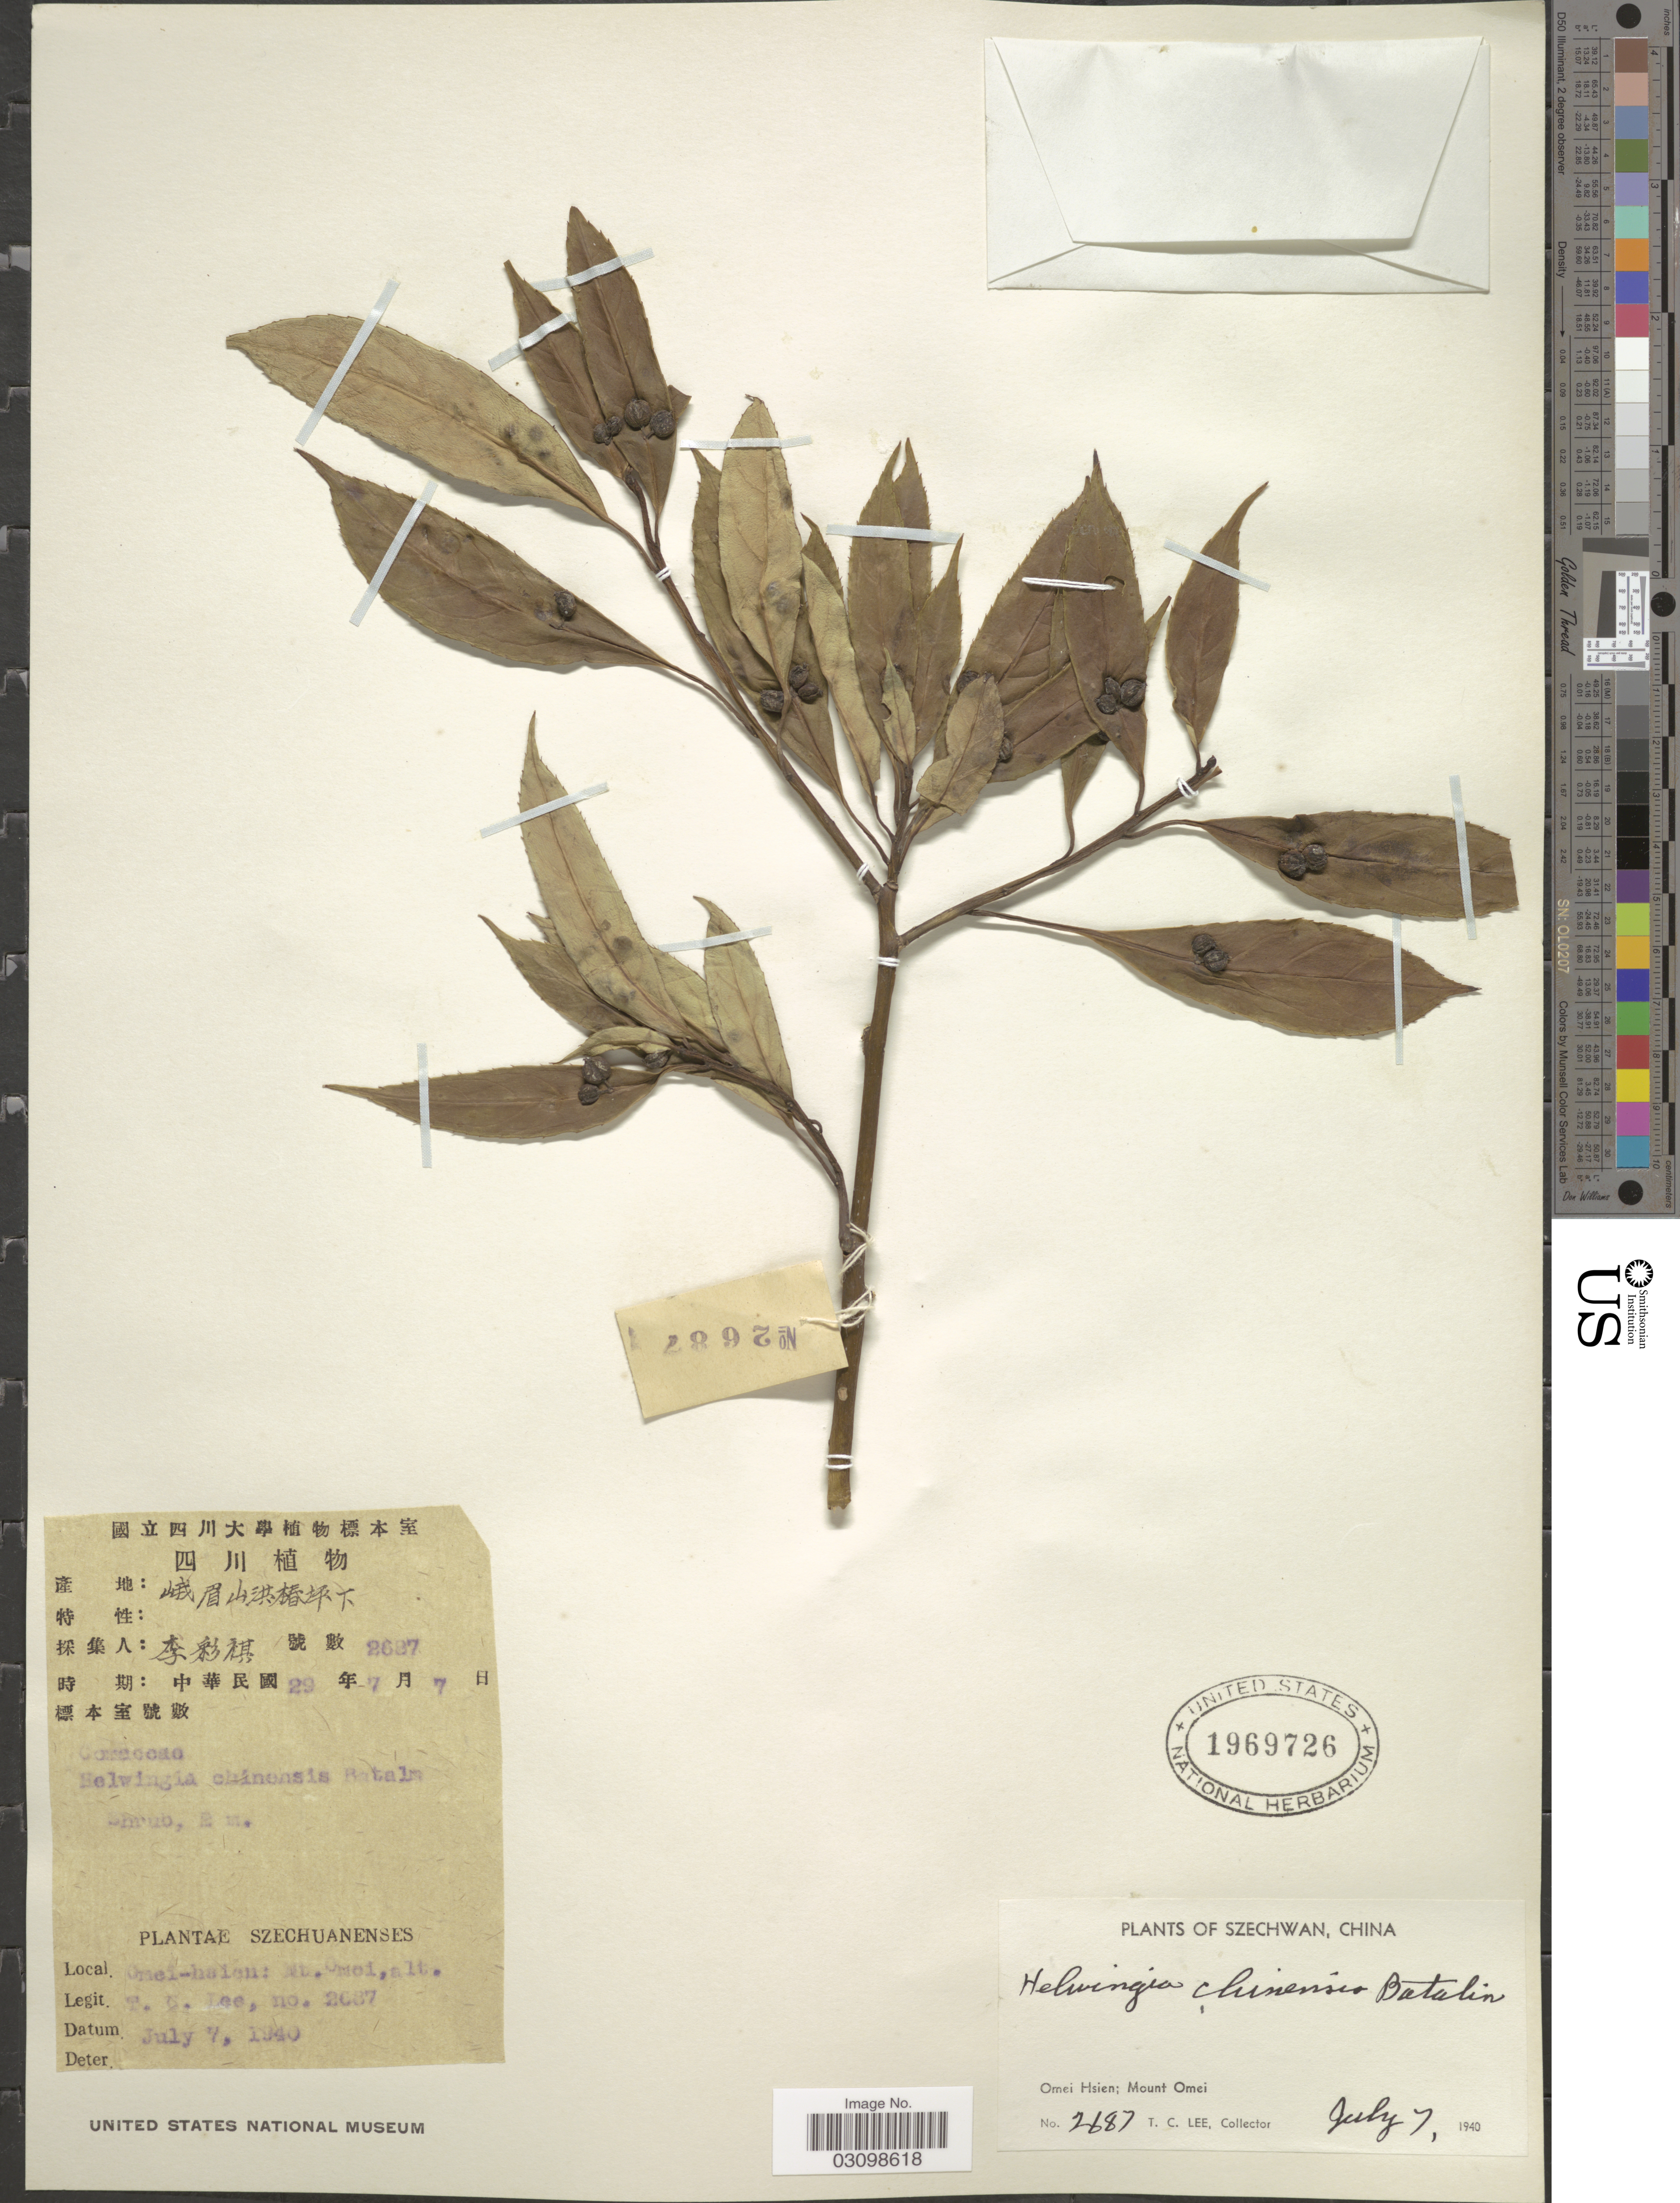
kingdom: Plantae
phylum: Tracheophyta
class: Magnoliopsida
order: Aquifoliales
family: Helwingiaceae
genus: Helwingia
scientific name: Helwingia chinensis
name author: Batalin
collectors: T. Lee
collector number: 2687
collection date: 1940-07-07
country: China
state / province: Sichuan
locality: Omei Hsien; Mount Omei.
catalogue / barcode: US 1969726